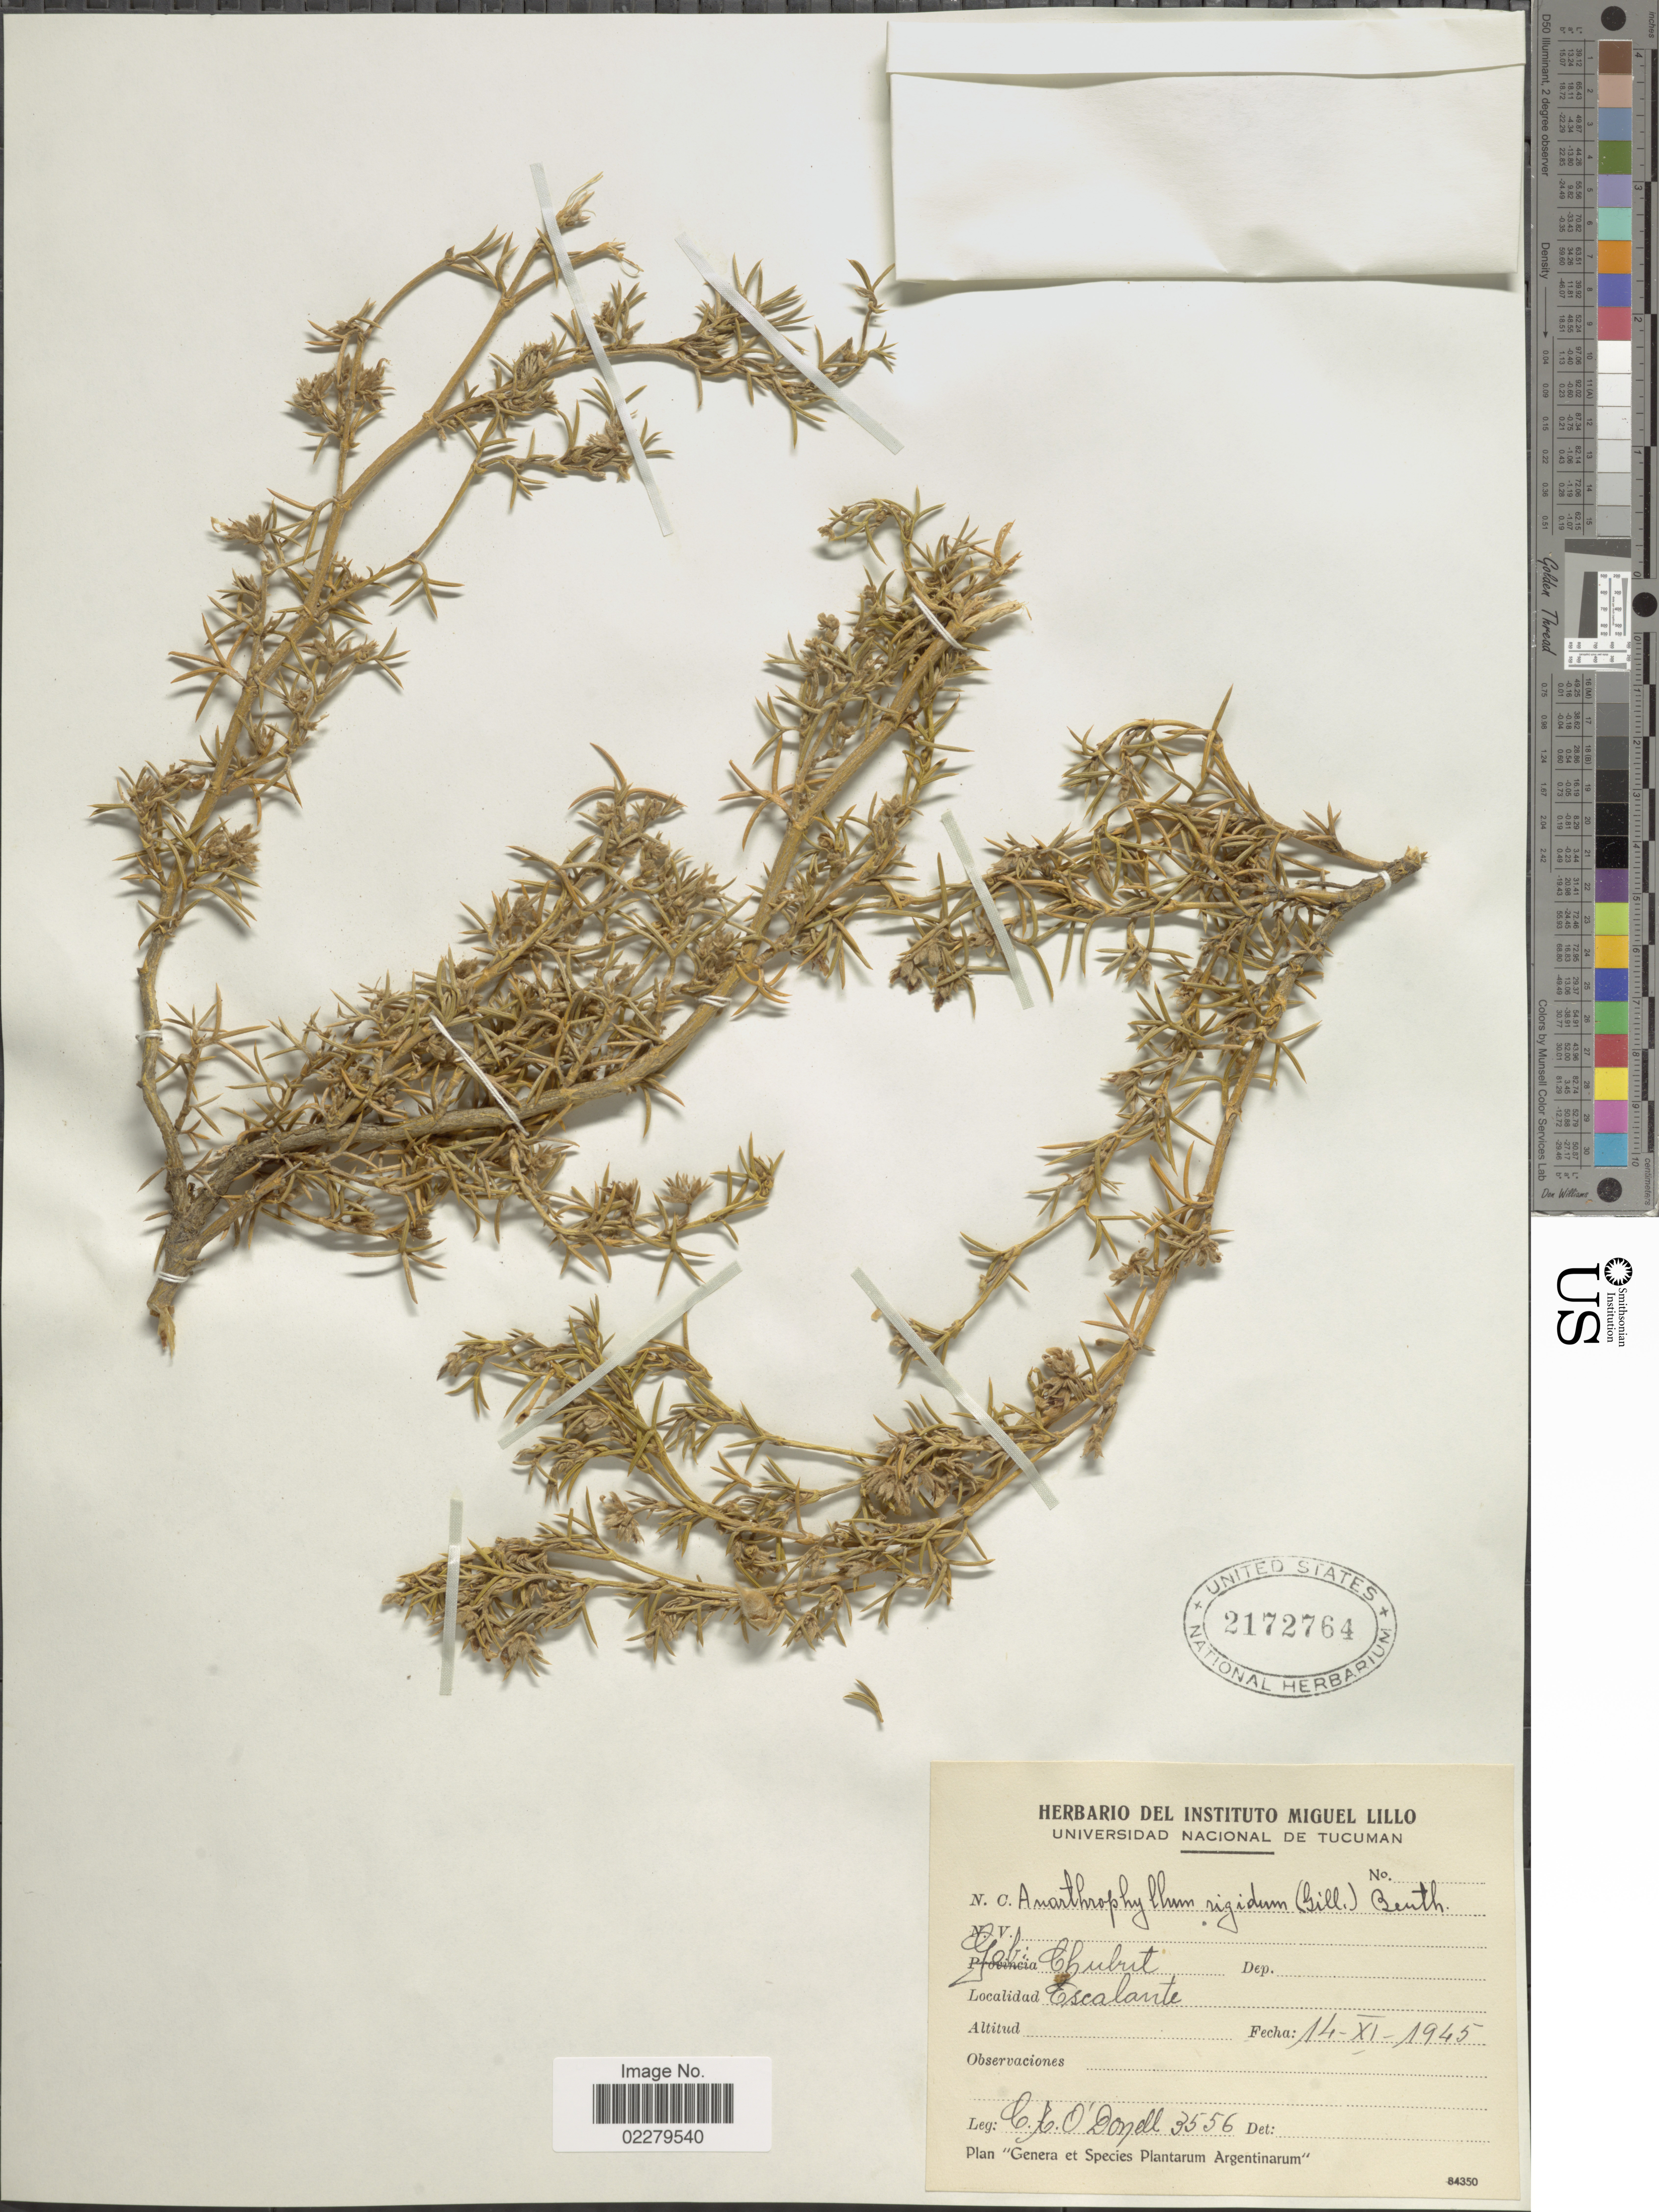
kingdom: Plantae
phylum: Tracheophyta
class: Magnoliopsida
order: Fabales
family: Fabaceae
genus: Anarthrophyllum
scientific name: Anarthrophyllum rigidum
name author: (Hook. & Arn.) Hieron.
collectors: C. A. O'Donell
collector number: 3556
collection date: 1945-11-14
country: Argentina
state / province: Chubut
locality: Gob. Chubut. Escalante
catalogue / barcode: US 2172764